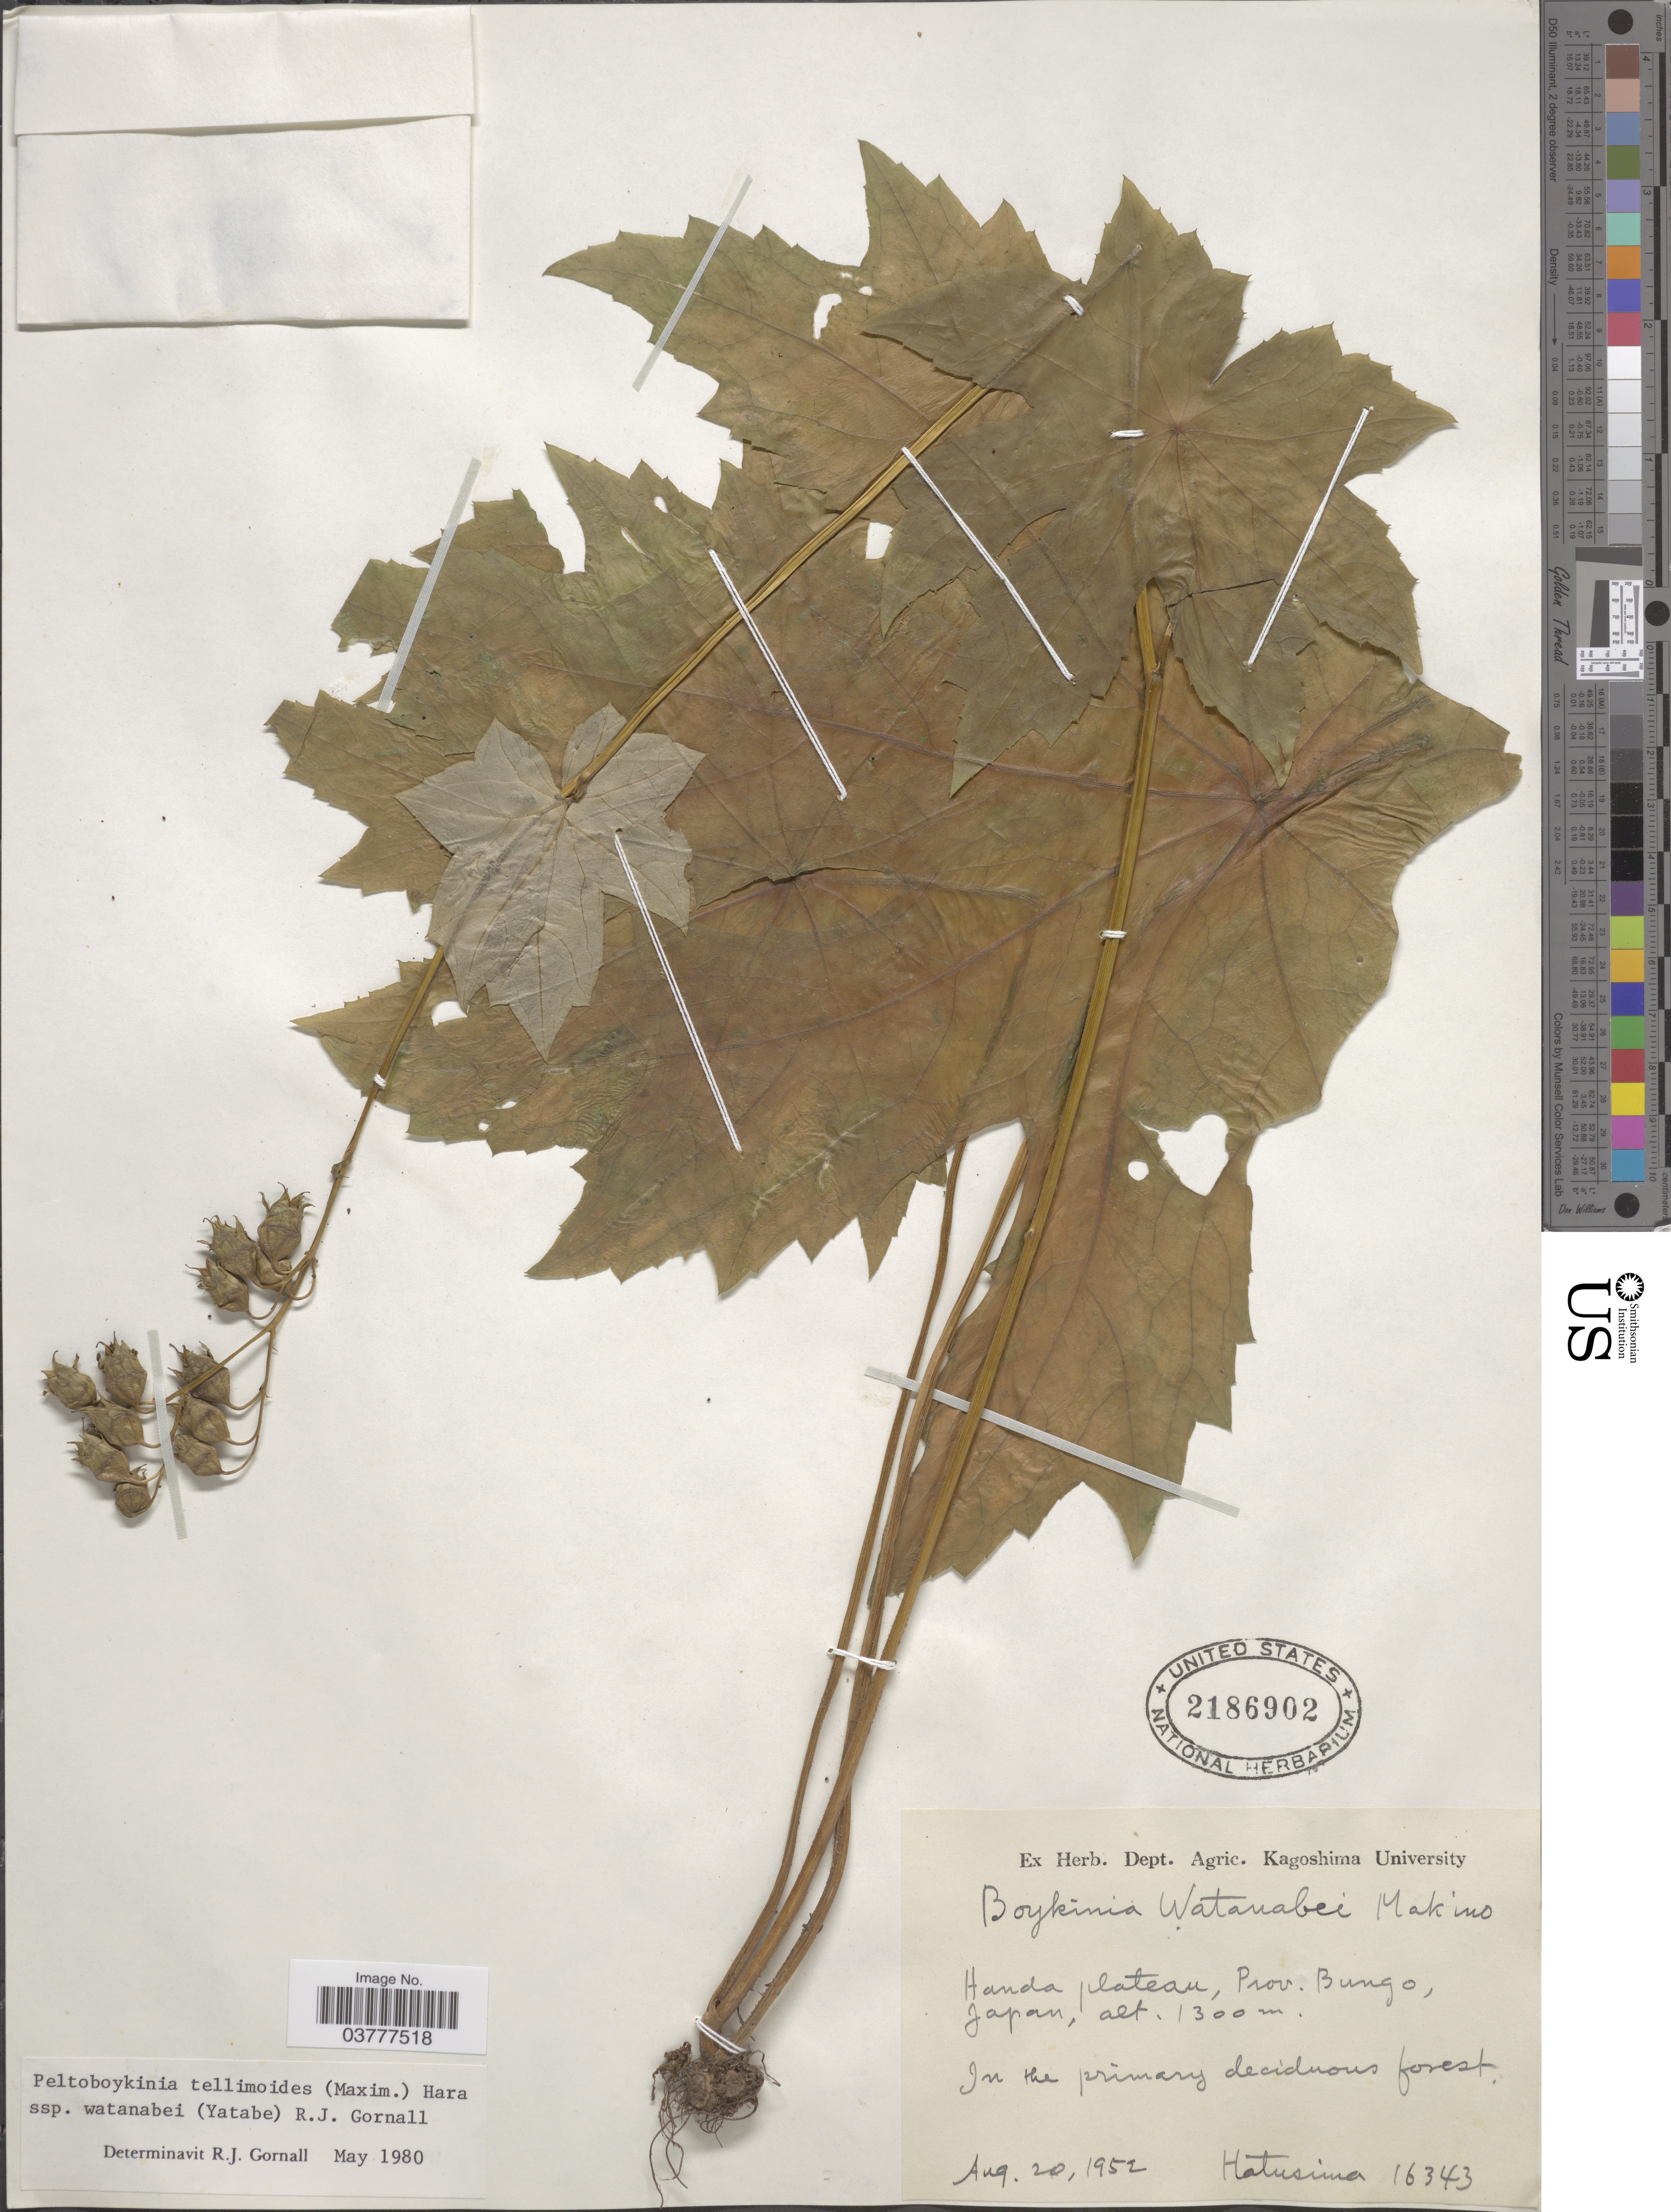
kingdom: Plantae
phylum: Tracheophyta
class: Magnoliopsida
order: Saxifragales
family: Saxifragaceae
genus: Boykinia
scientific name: Boykinia elata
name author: Greene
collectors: -. Hatusima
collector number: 16343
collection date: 1952-08-20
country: Japan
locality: Handa Plateau, Prov. Bungo.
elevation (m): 1300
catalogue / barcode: US 2186902